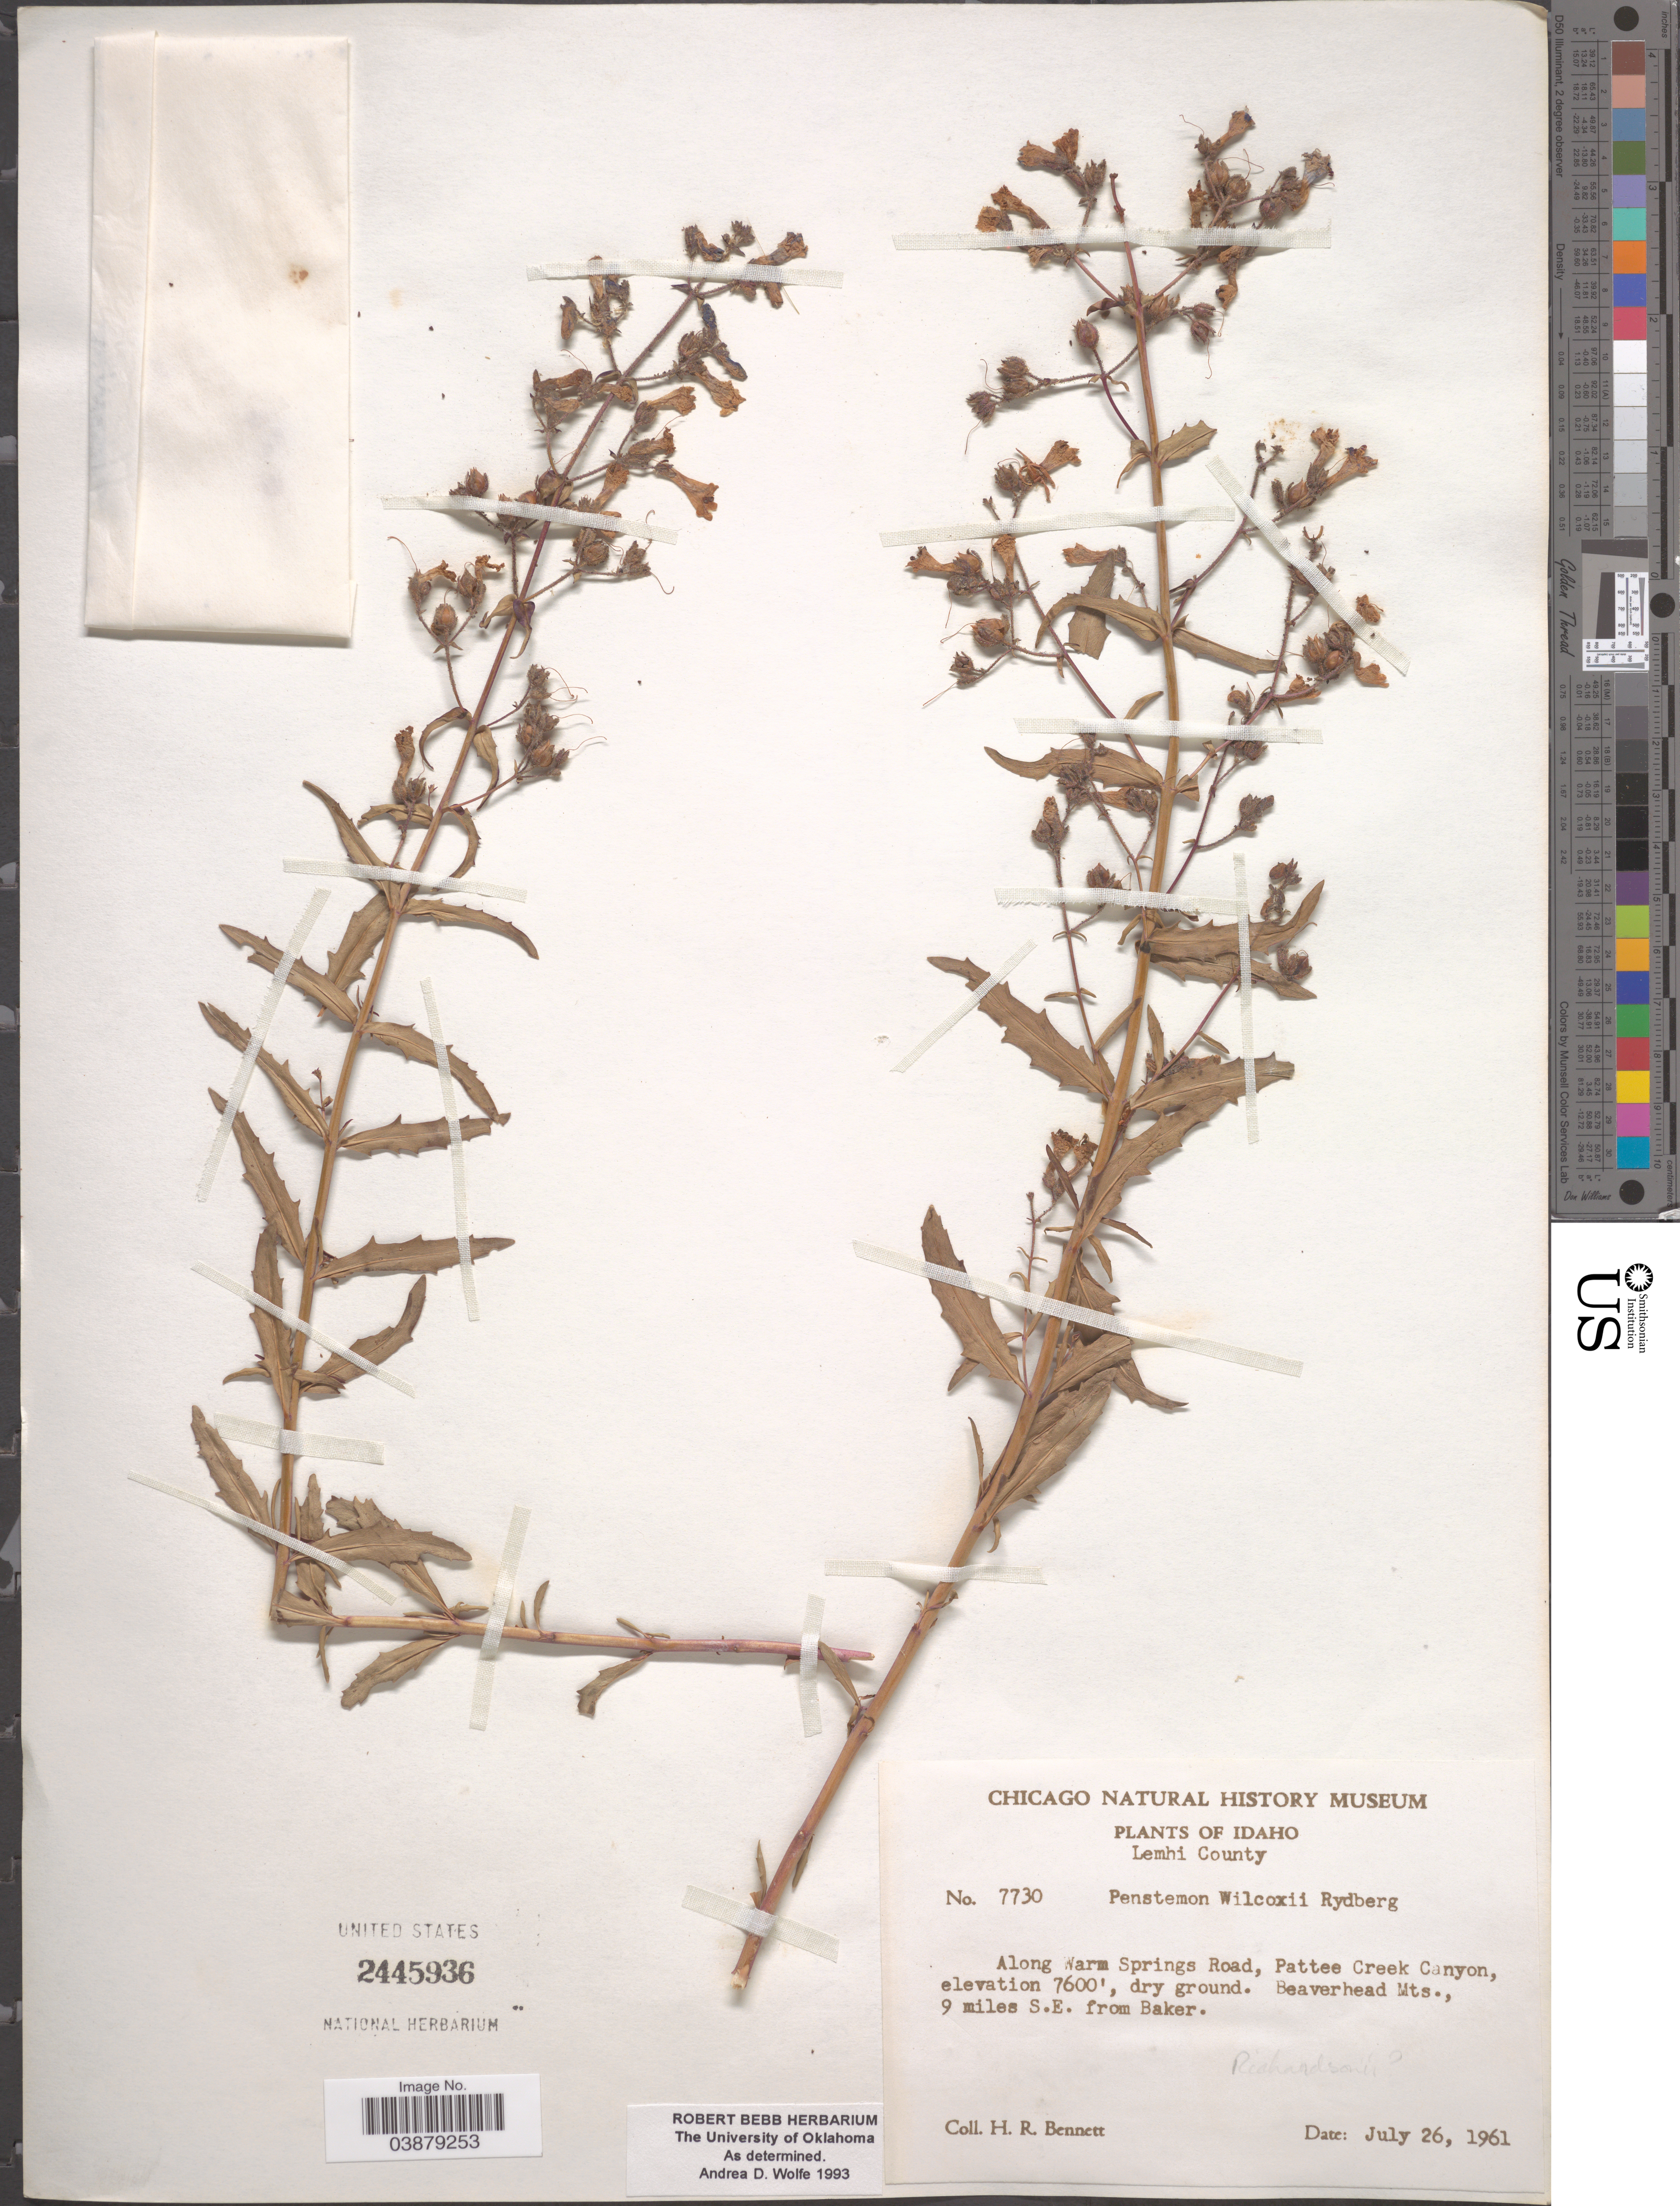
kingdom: Plantae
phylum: Tracheophyta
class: Magnoliopsida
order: Lamiales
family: Plantaginaceae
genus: Penstemon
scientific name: Penstemon wilcoxii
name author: Rydb.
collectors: H. R. Bennett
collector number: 7730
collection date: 1961-07-26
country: United States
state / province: Idaho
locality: Lemhi County. Along Warm Springs Road, Pattee Creek Canyon. Beaverhead Mts., 9 miles S.E. from Baker.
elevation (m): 2316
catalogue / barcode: US 2445936